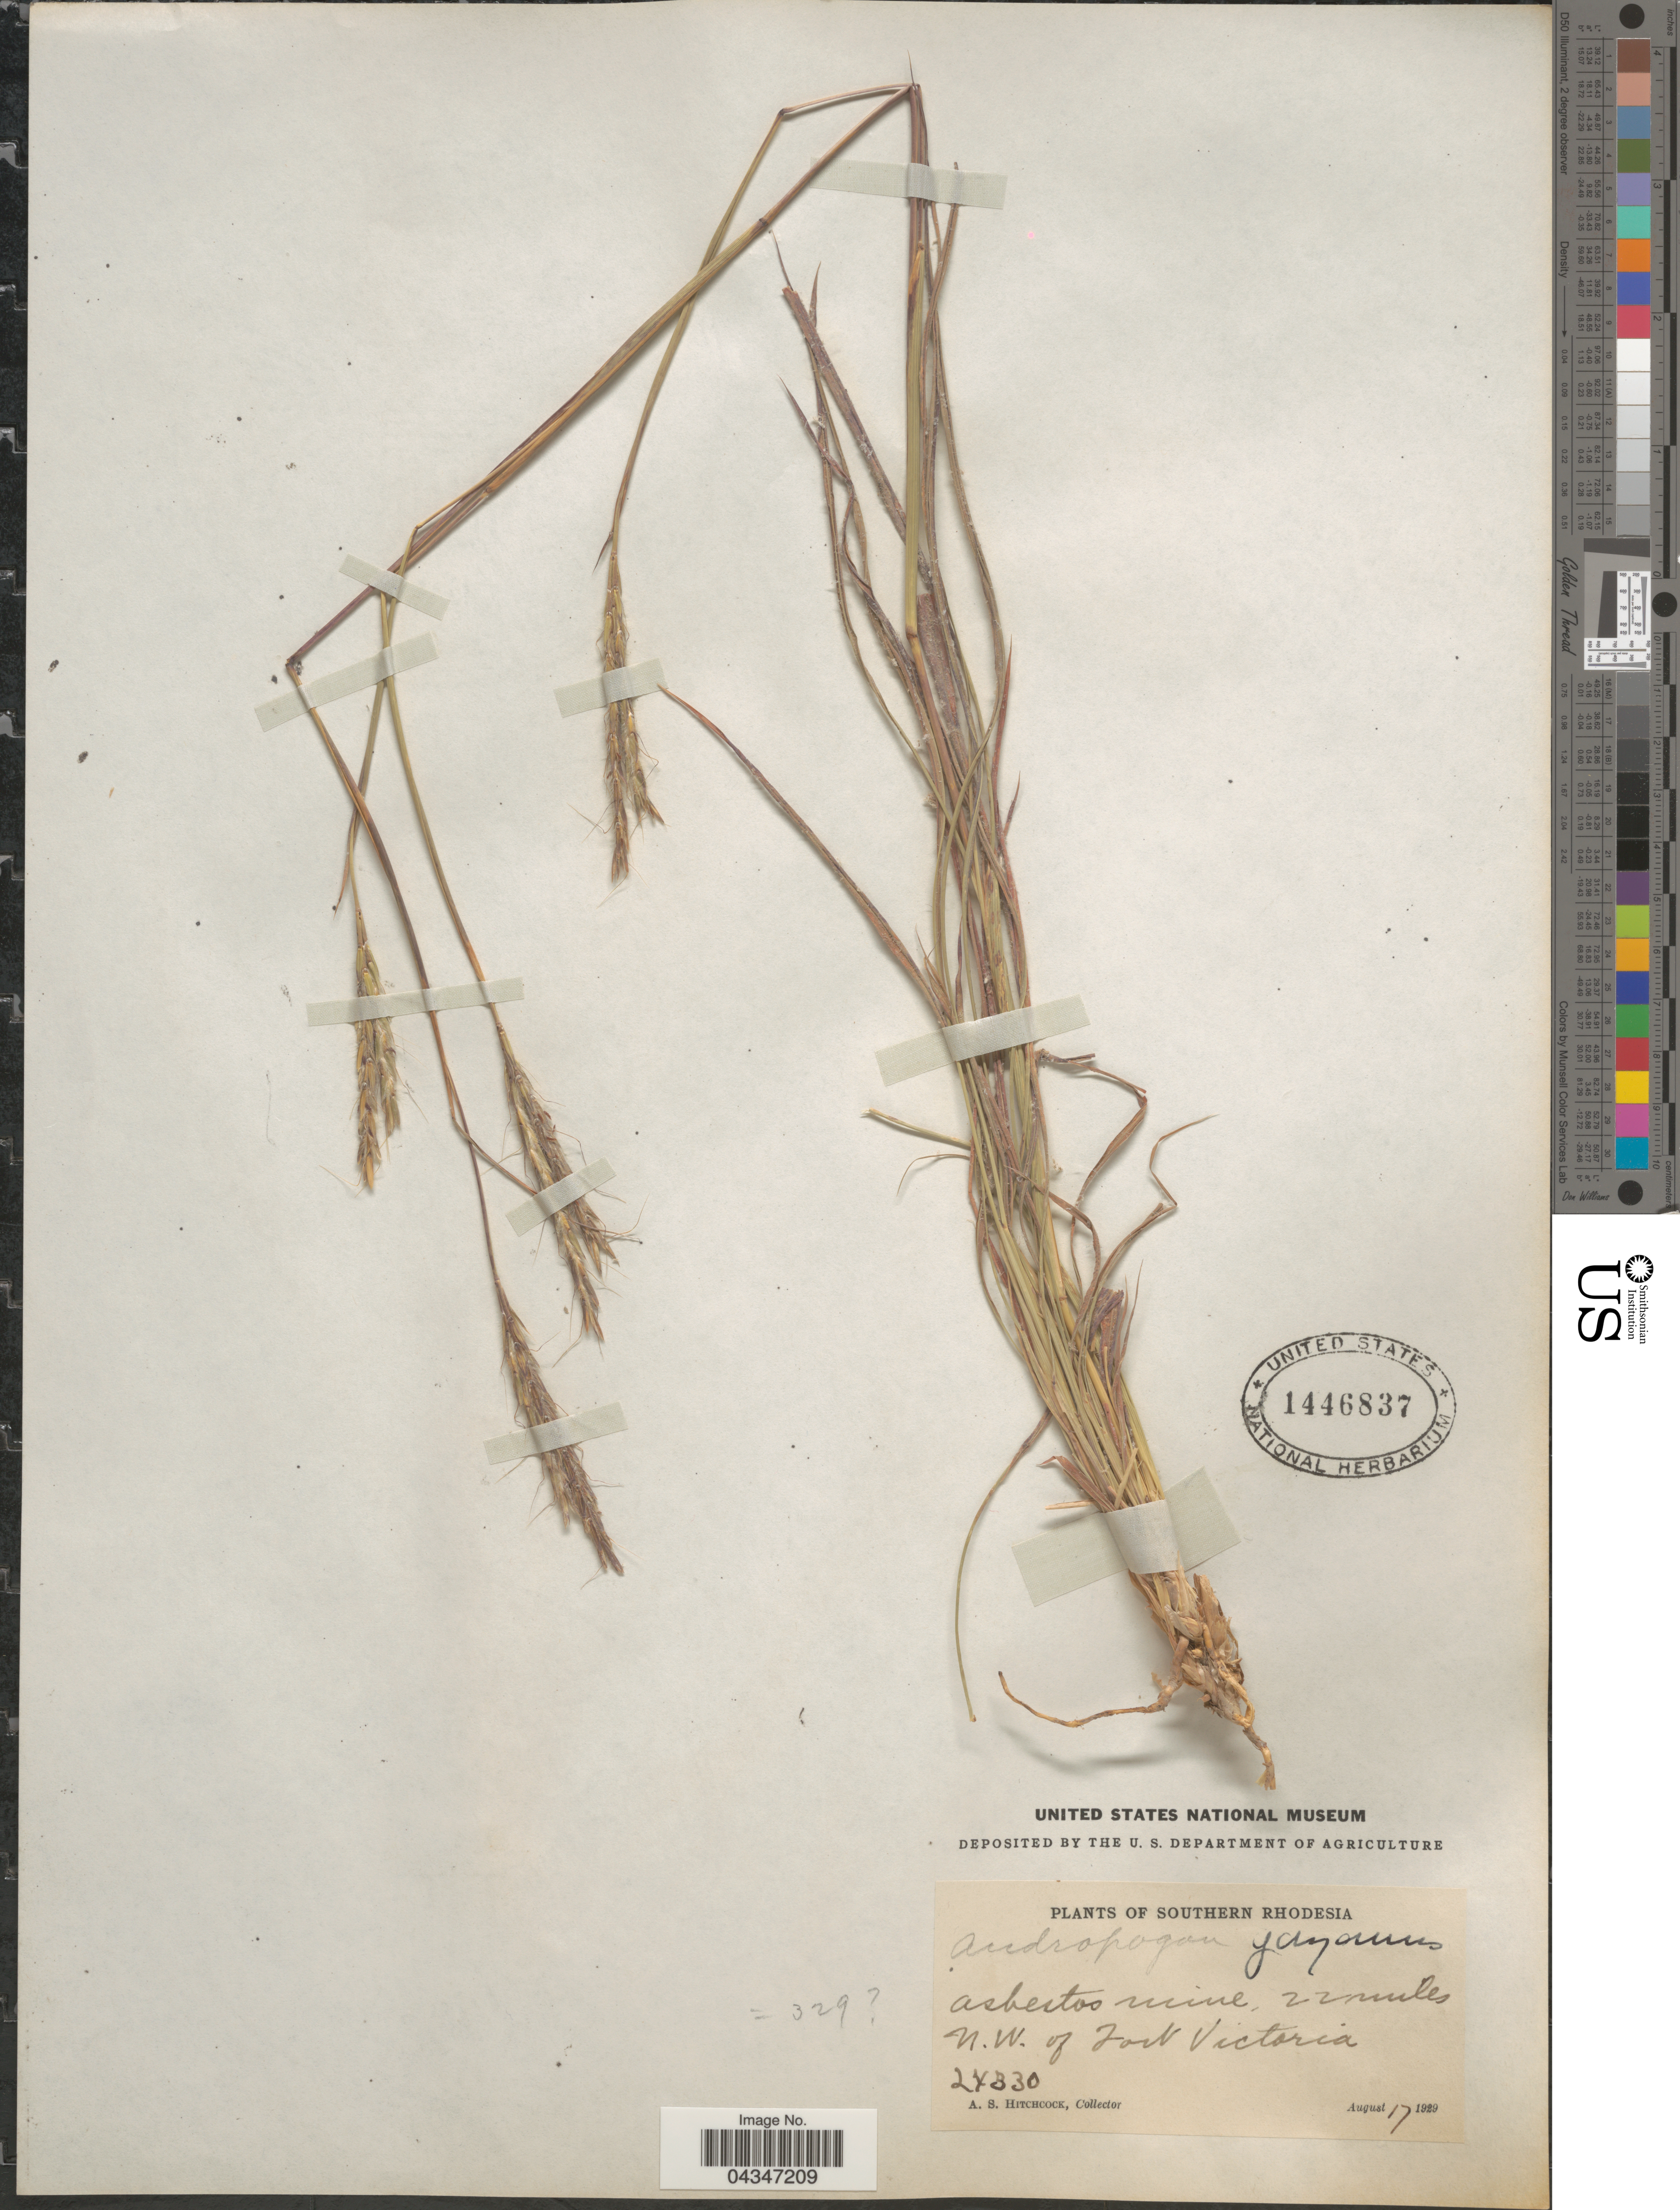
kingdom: Plantae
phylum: Tracheophyta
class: Liliopsida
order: Poales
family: Poaceae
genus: Andropogon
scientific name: Andropogon gayanus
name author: Kunth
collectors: A. S. Hitchcock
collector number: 24330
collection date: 1929-08-17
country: Zimbabwe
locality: Southern Rhodesia. Asbestos mine, 22 miles N.W. of Fort Victoria.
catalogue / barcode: US 1446837